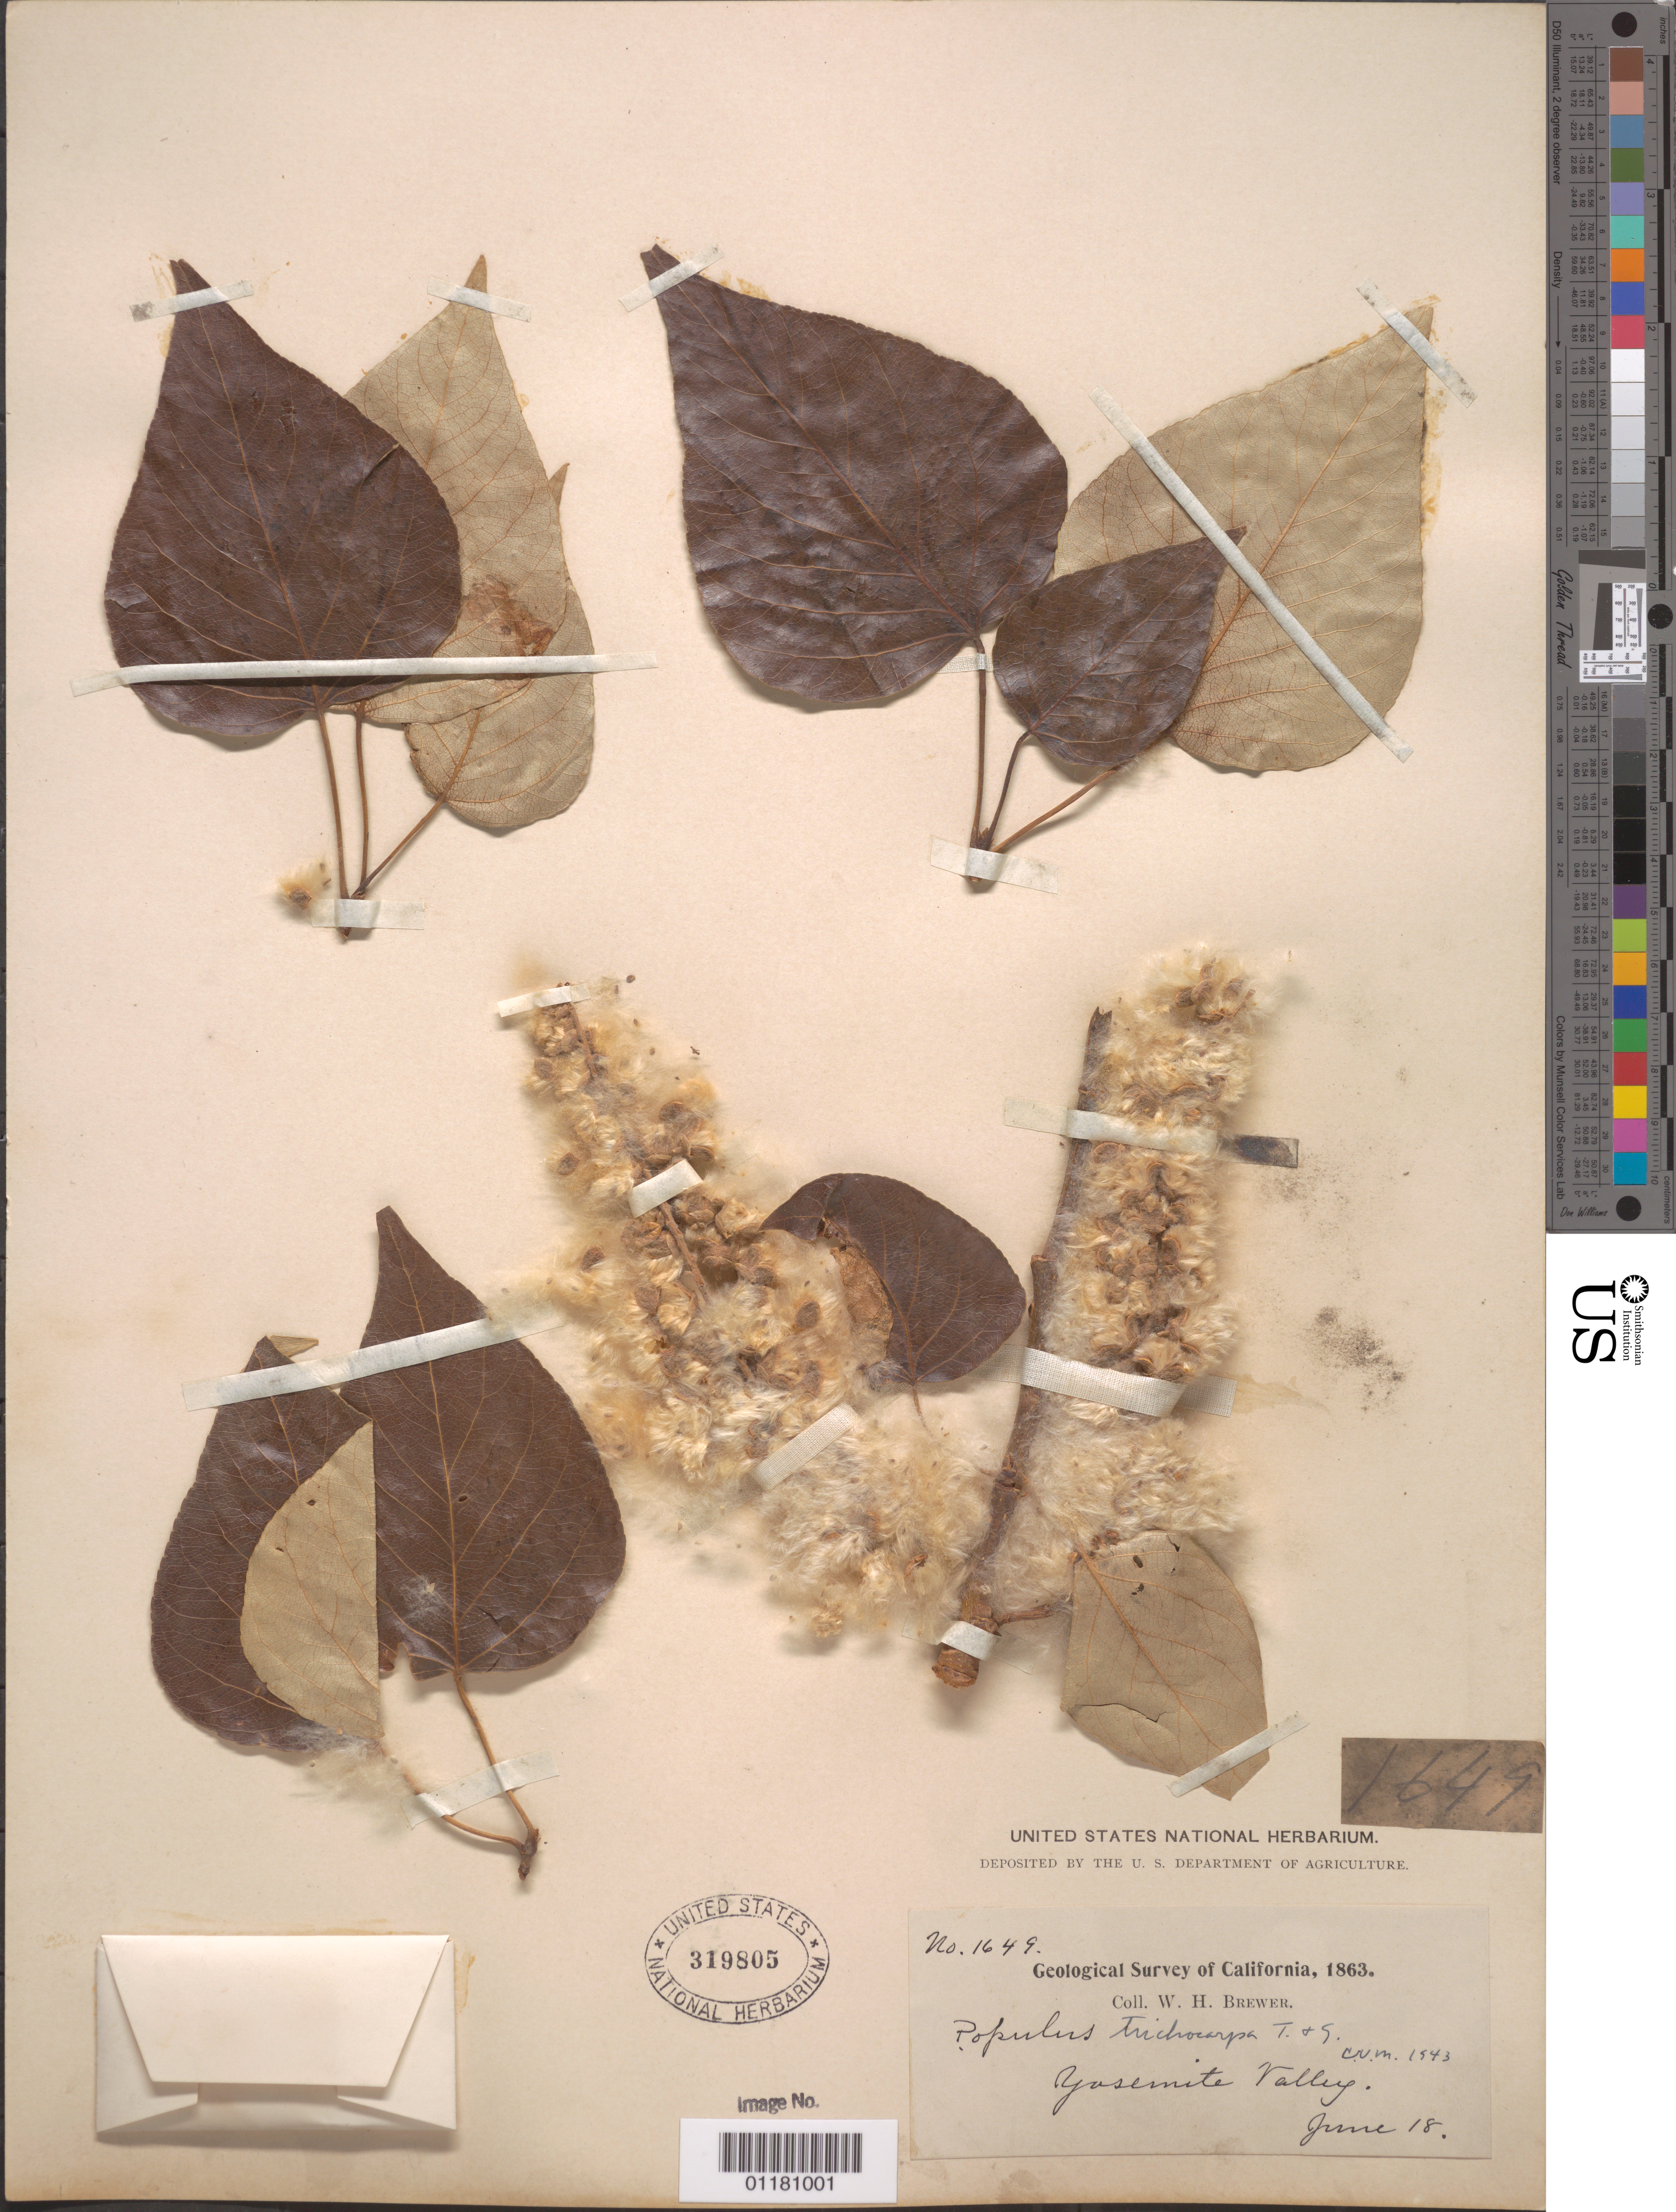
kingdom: Plantae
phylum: Tracheophyta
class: Magnoliopsida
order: Malpighiales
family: Salicaceae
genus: Populus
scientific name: Populus trichocarpa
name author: Torr. & A. Gray ex W. Hook.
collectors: W. H. Brewer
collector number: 1649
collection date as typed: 18 Jun 1863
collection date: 1863-06-18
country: United States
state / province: California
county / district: Mariposa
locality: Yosemite Valley.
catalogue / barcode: US 319805